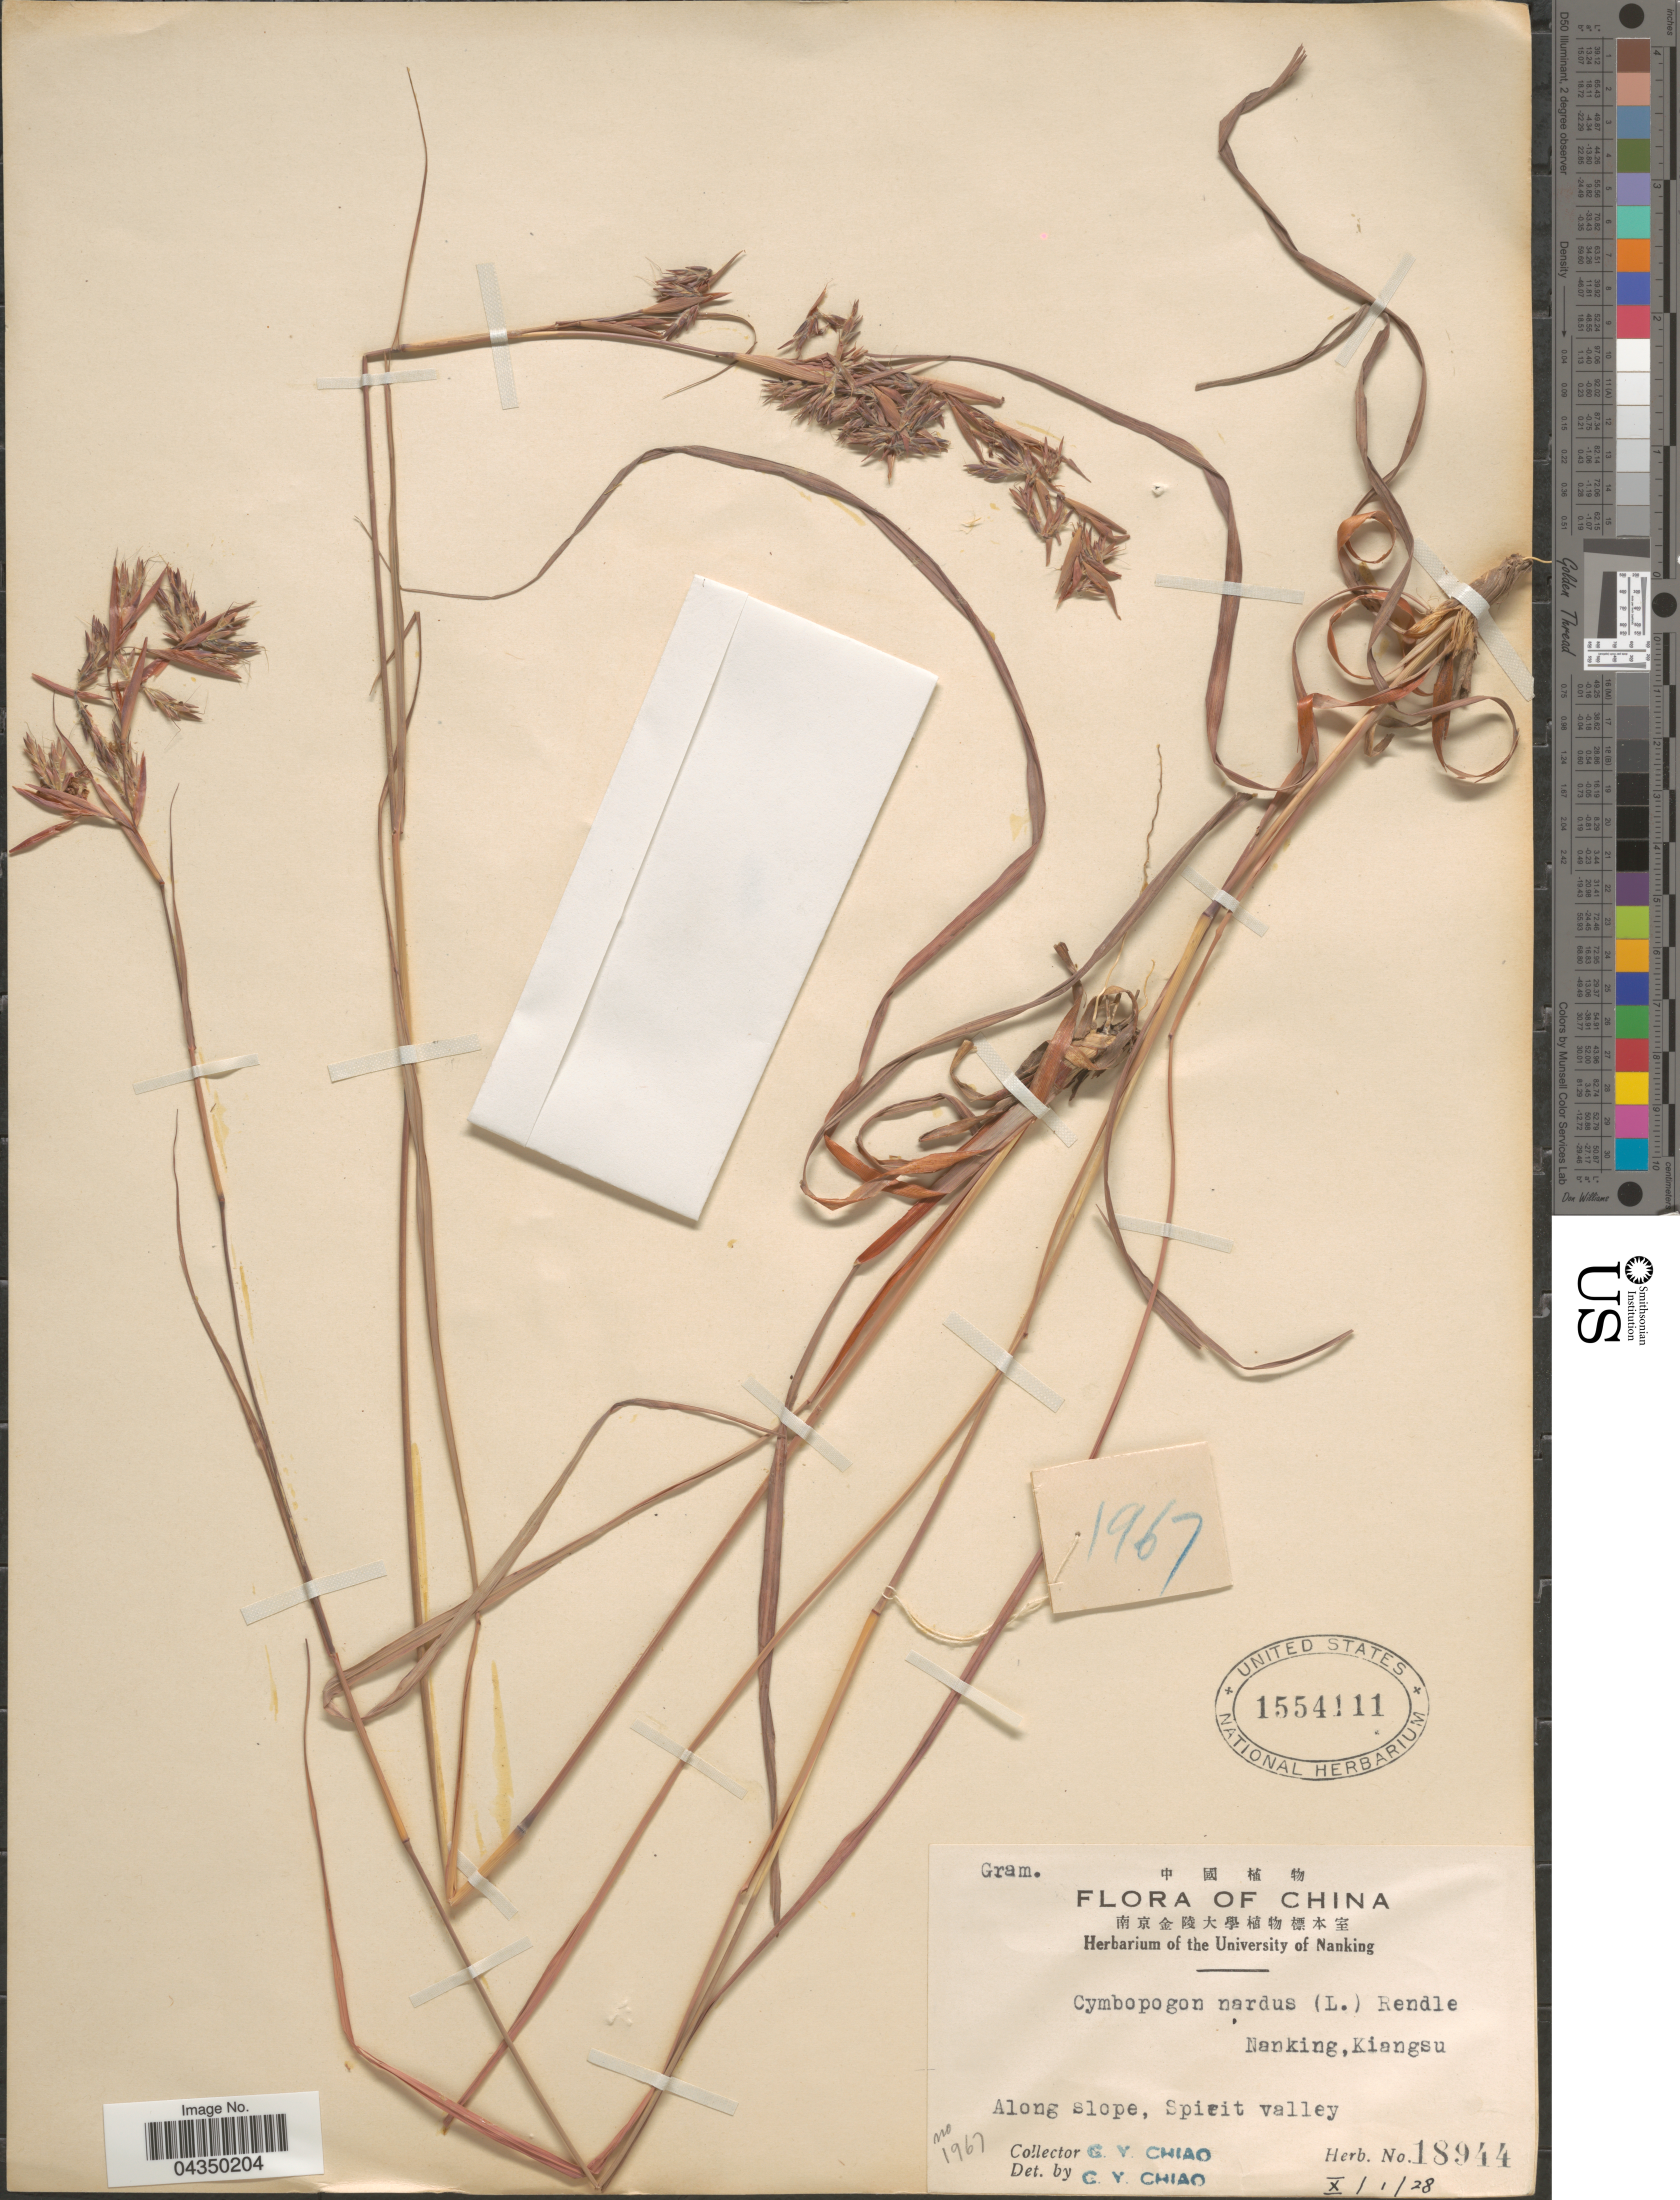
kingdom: Plantae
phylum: Tracheophyta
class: Liliopsida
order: Poales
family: Poaceae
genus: Cymbopogon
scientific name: Cymbopogon tortilis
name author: (J. Presl) A. Camus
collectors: C. Y. Chiao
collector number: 18944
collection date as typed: Transcribed d/m/y: 1/10/28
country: China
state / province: Jiangsu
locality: Nanking, Kiangsu. Along slope, Spirit Valley.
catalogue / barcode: US 1554111